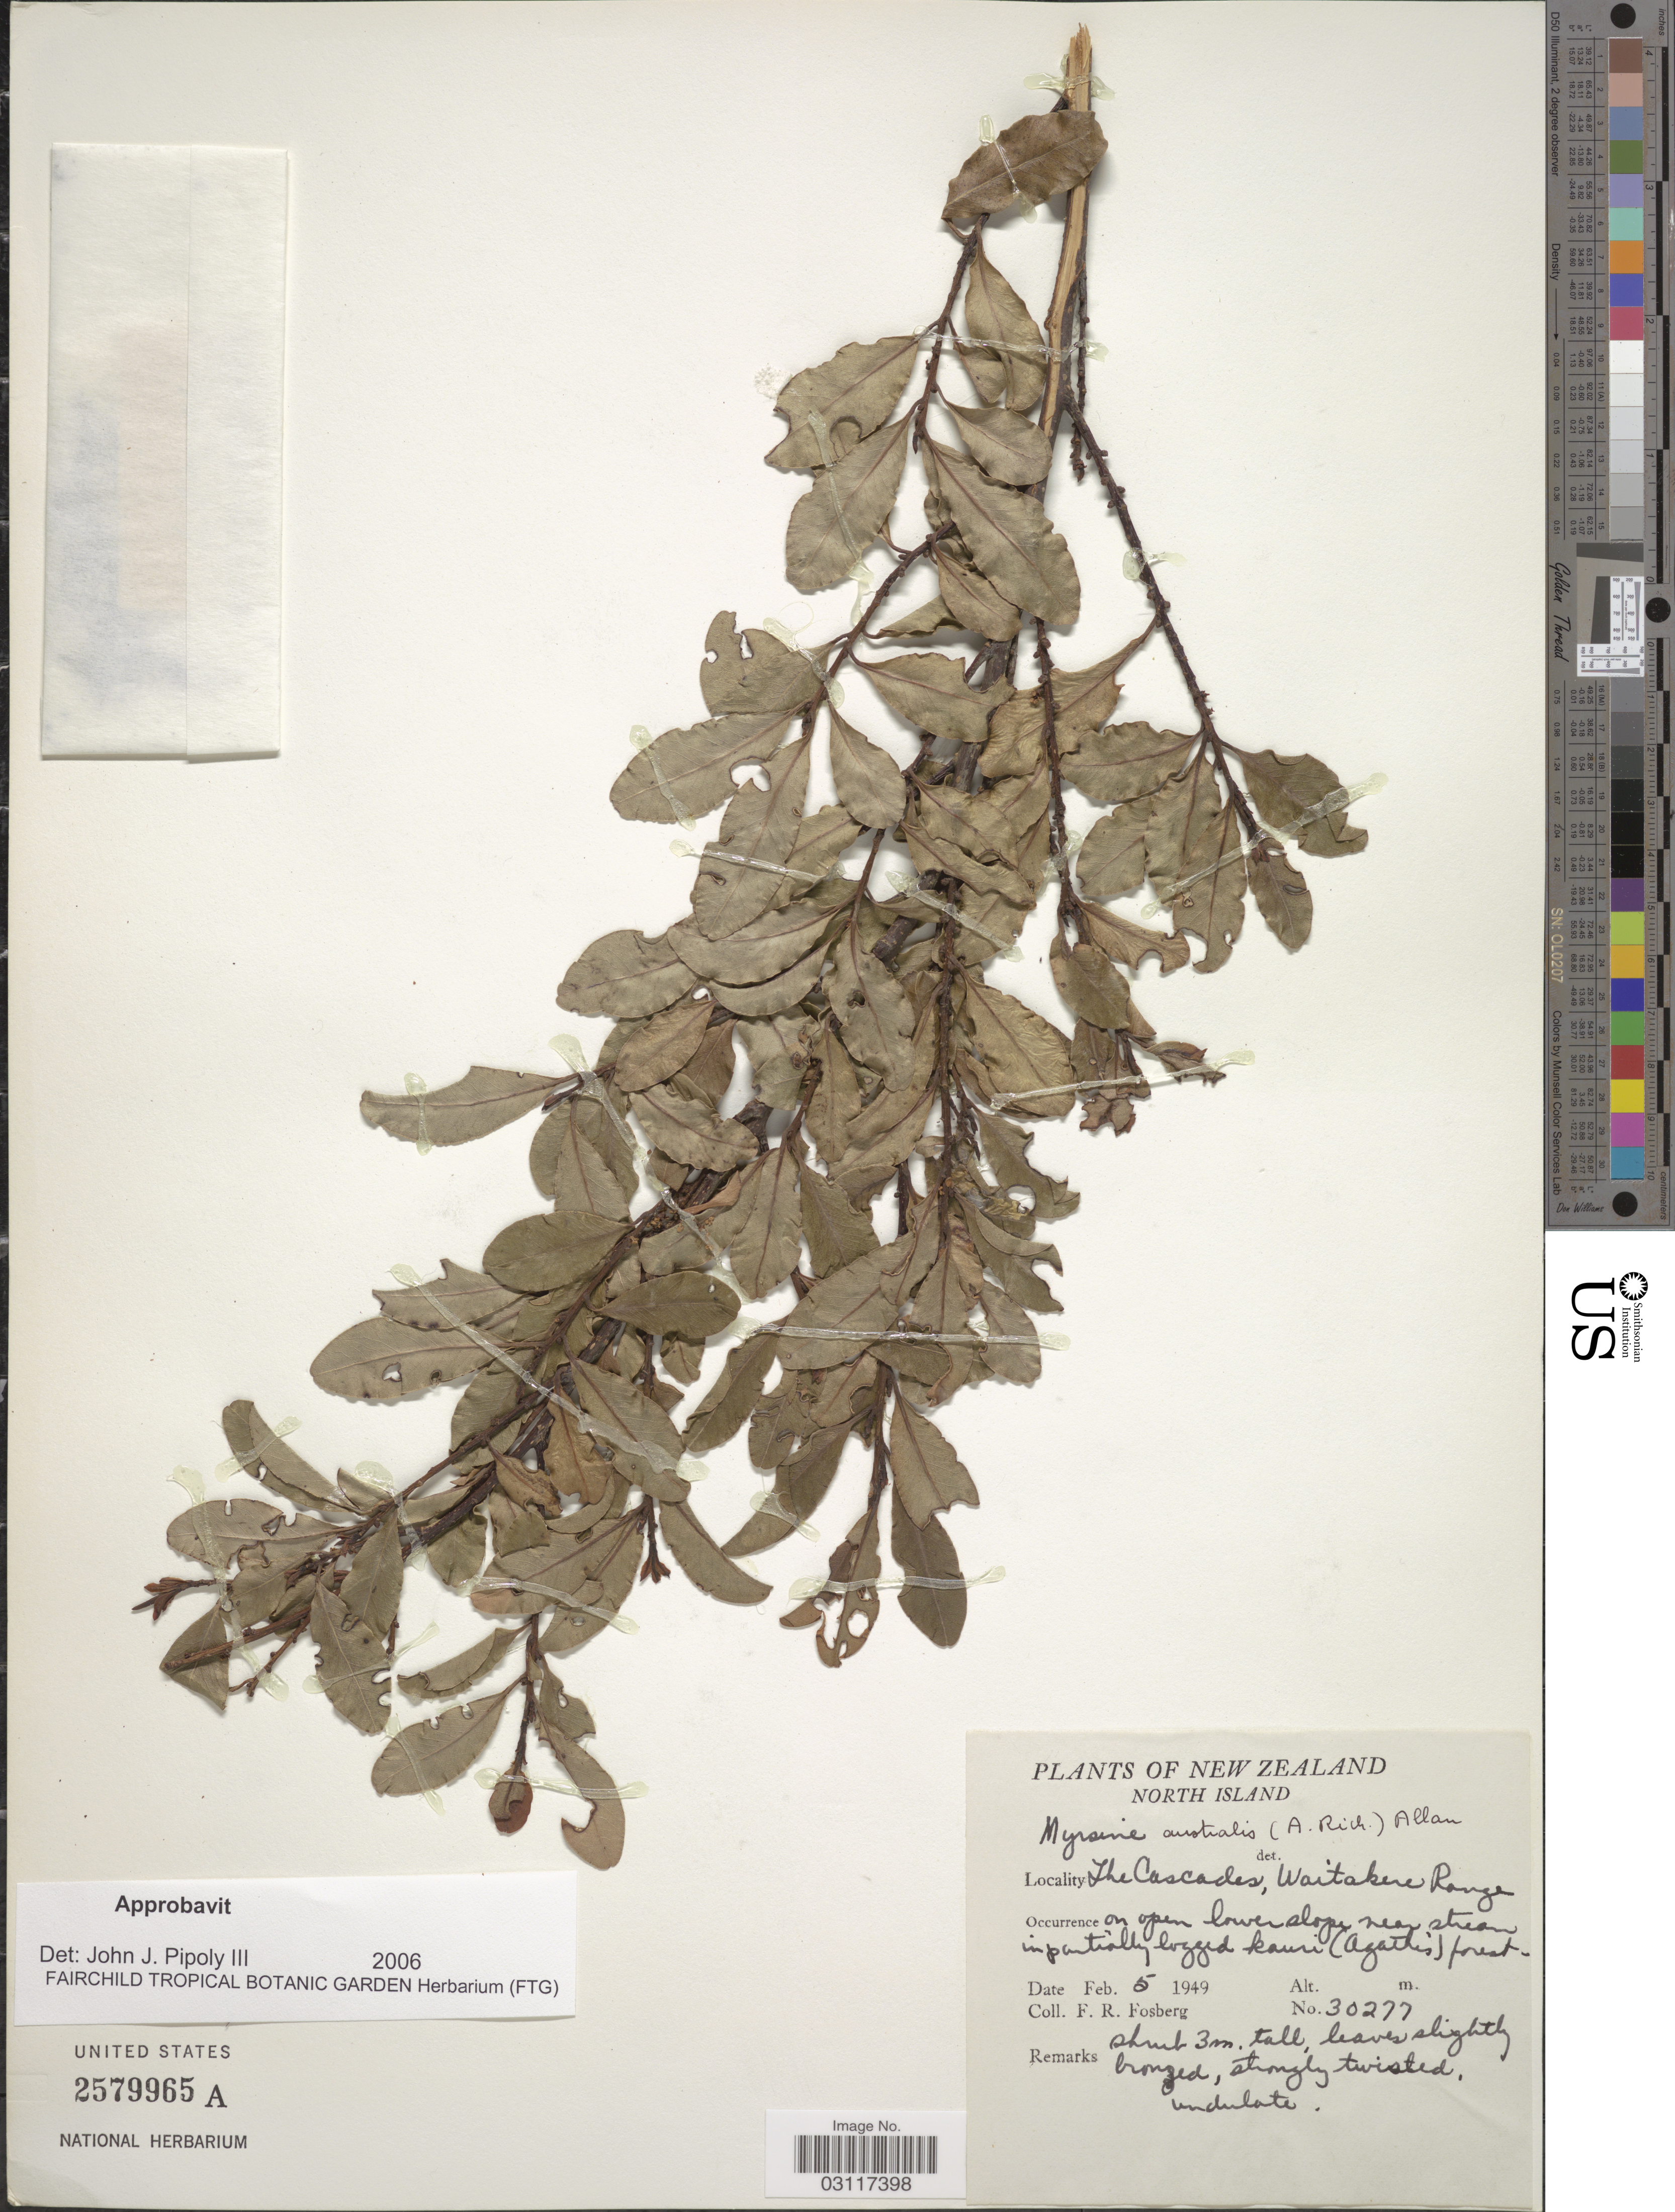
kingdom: Plantae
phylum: Tracheophyta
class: Magnoliopsida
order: Ericales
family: Primulaceae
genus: Myrsine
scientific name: Myrsine australis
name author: (A. Rich.) Allan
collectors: F. R. Fosberg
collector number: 30277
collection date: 1949-02-05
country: New Zealand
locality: North Island, The Cascades, Waitakere Range.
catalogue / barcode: US 2579965A